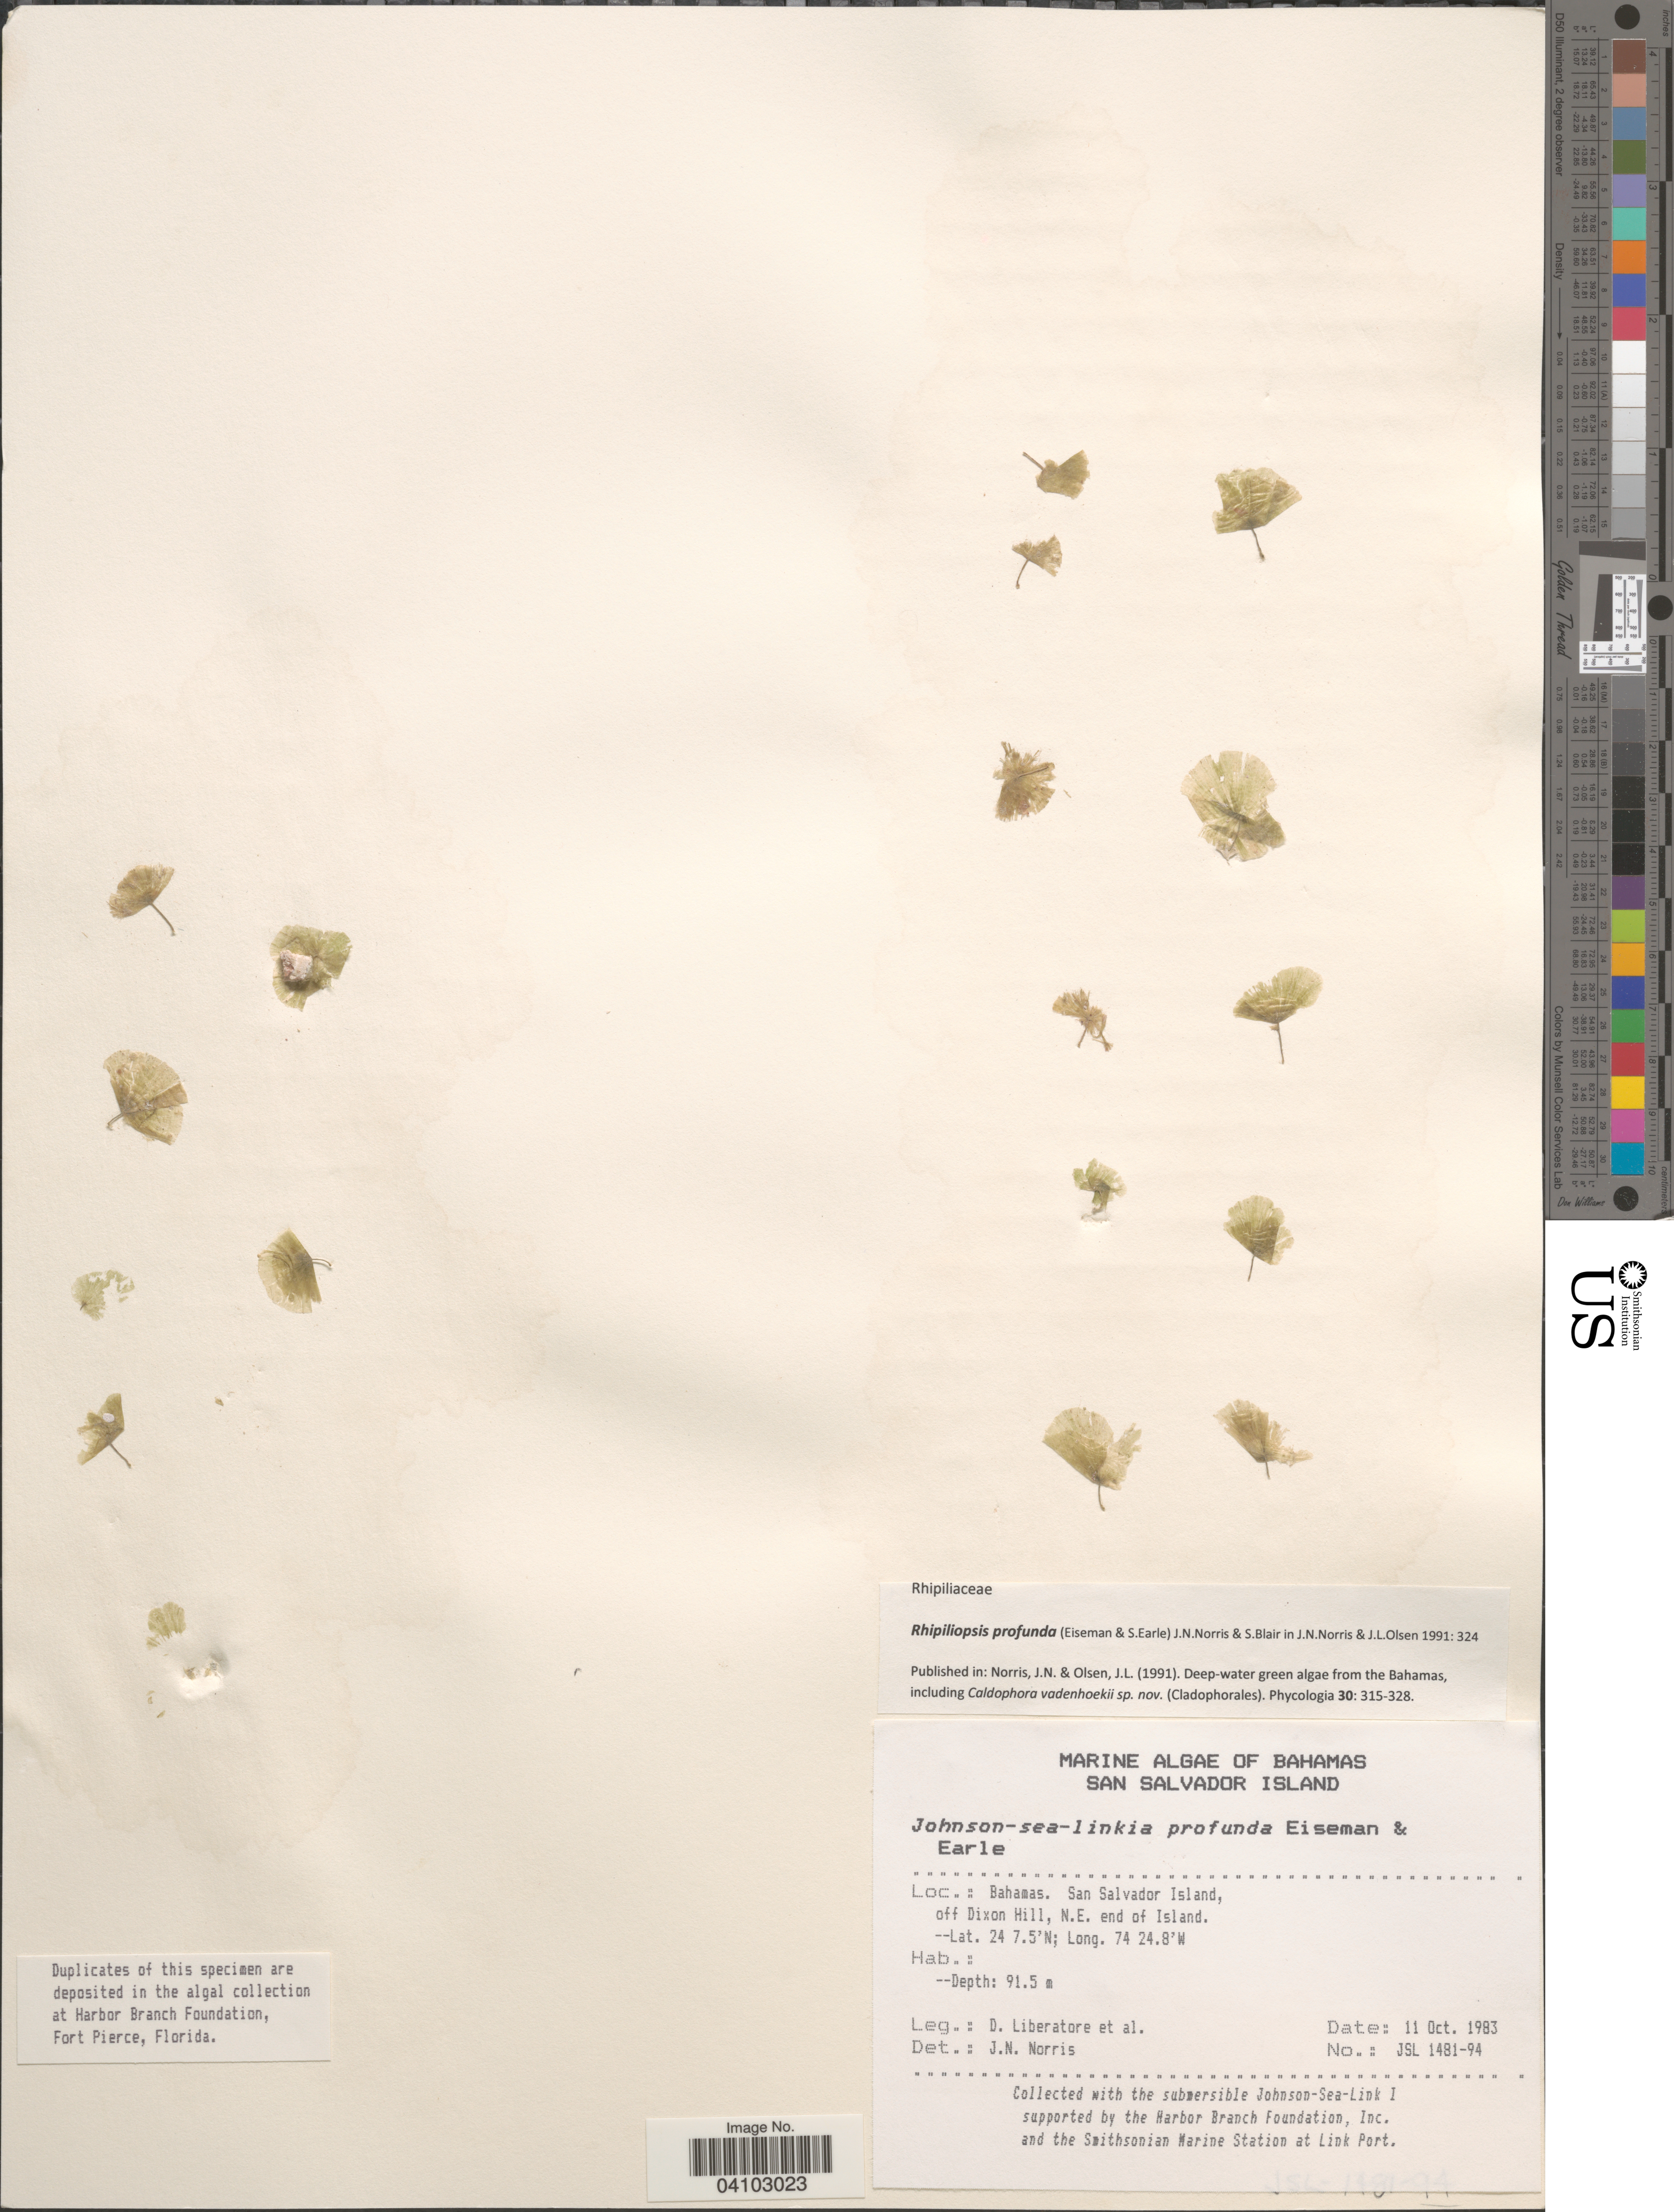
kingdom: Plantae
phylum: Chlorophyta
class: Ulvophyceae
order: Bryopsidales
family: Codiaceae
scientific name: Johnson-sea-linkia profunda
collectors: D. Liberatore & et al.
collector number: JSL 1481-94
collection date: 1983-10-11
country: Bahamas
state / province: San Salvador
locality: San Salvador Island, off Dixon Hill, N.E. end of Island.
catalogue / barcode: US 328421